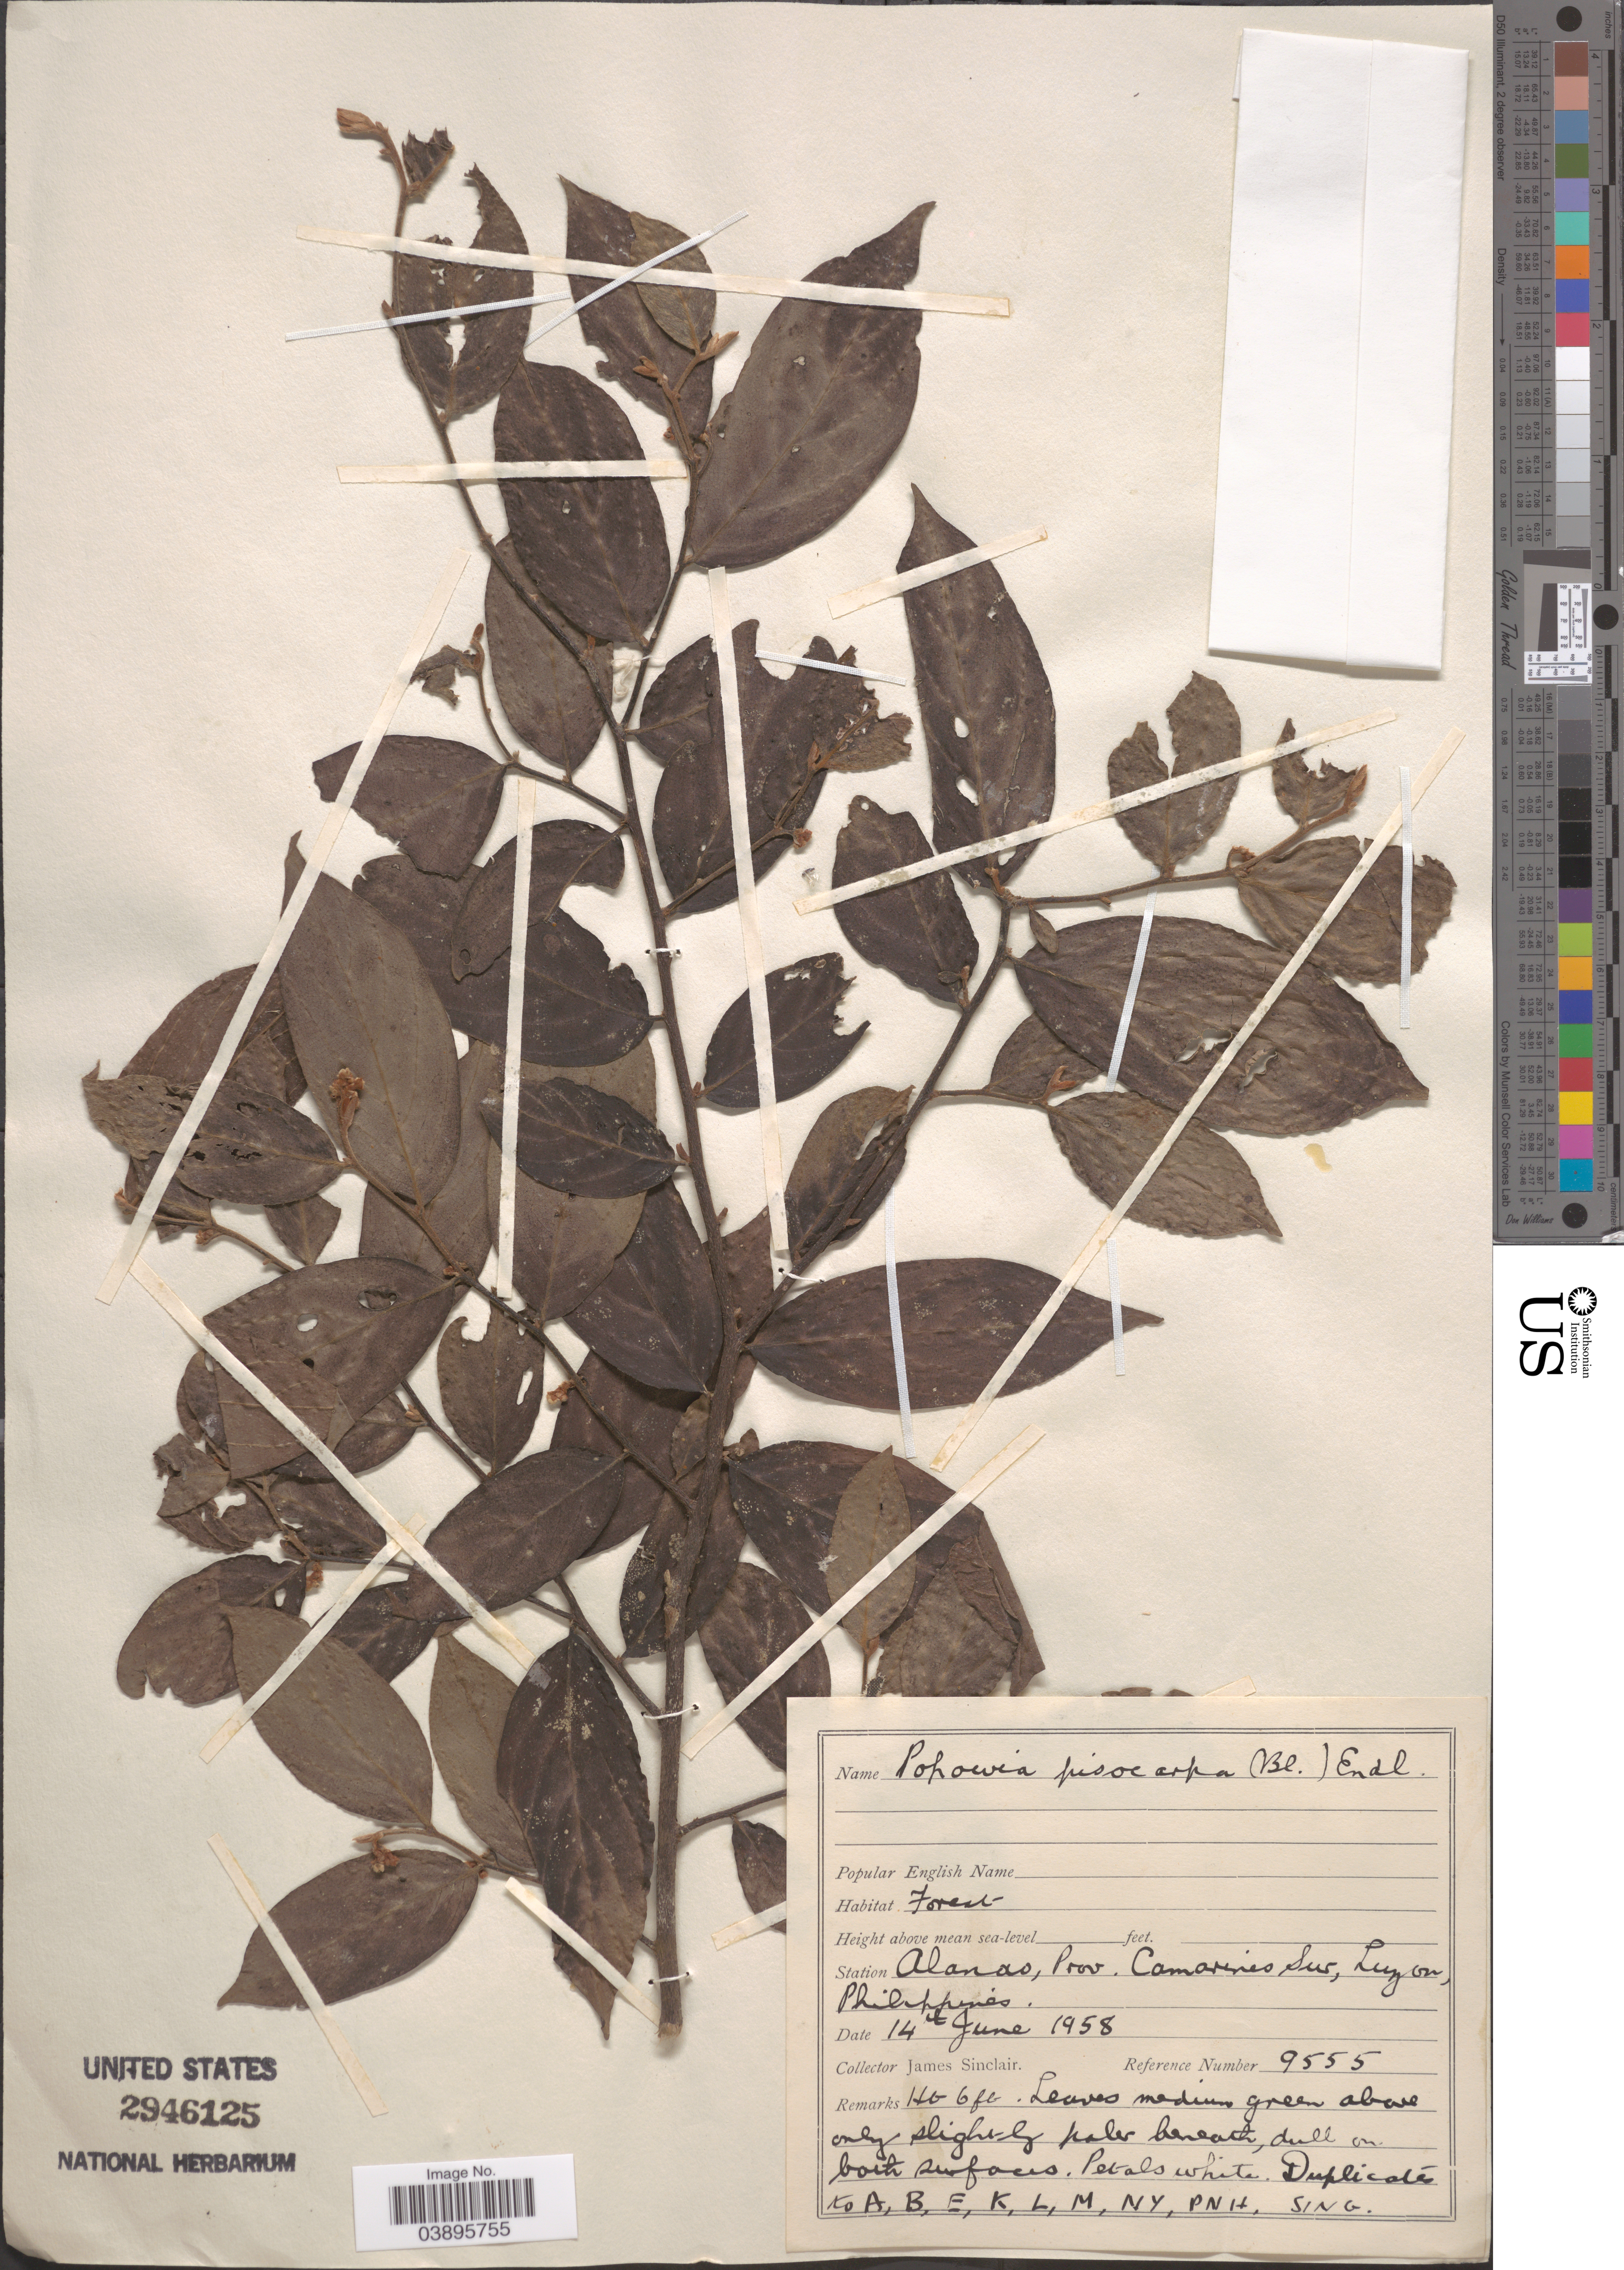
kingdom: Plantae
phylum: Tracheophyta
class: Magnoliopsida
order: Magnoliales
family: Annonaceae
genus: Popowia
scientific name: Popowia pisocarpa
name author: (Blume) Endl.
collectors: J. Sinclair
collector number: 9555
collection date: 1958-06-14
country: Philippines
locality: Station Alanao, Prov. Camarines Sur, Luzon.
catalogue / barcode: US 2946125